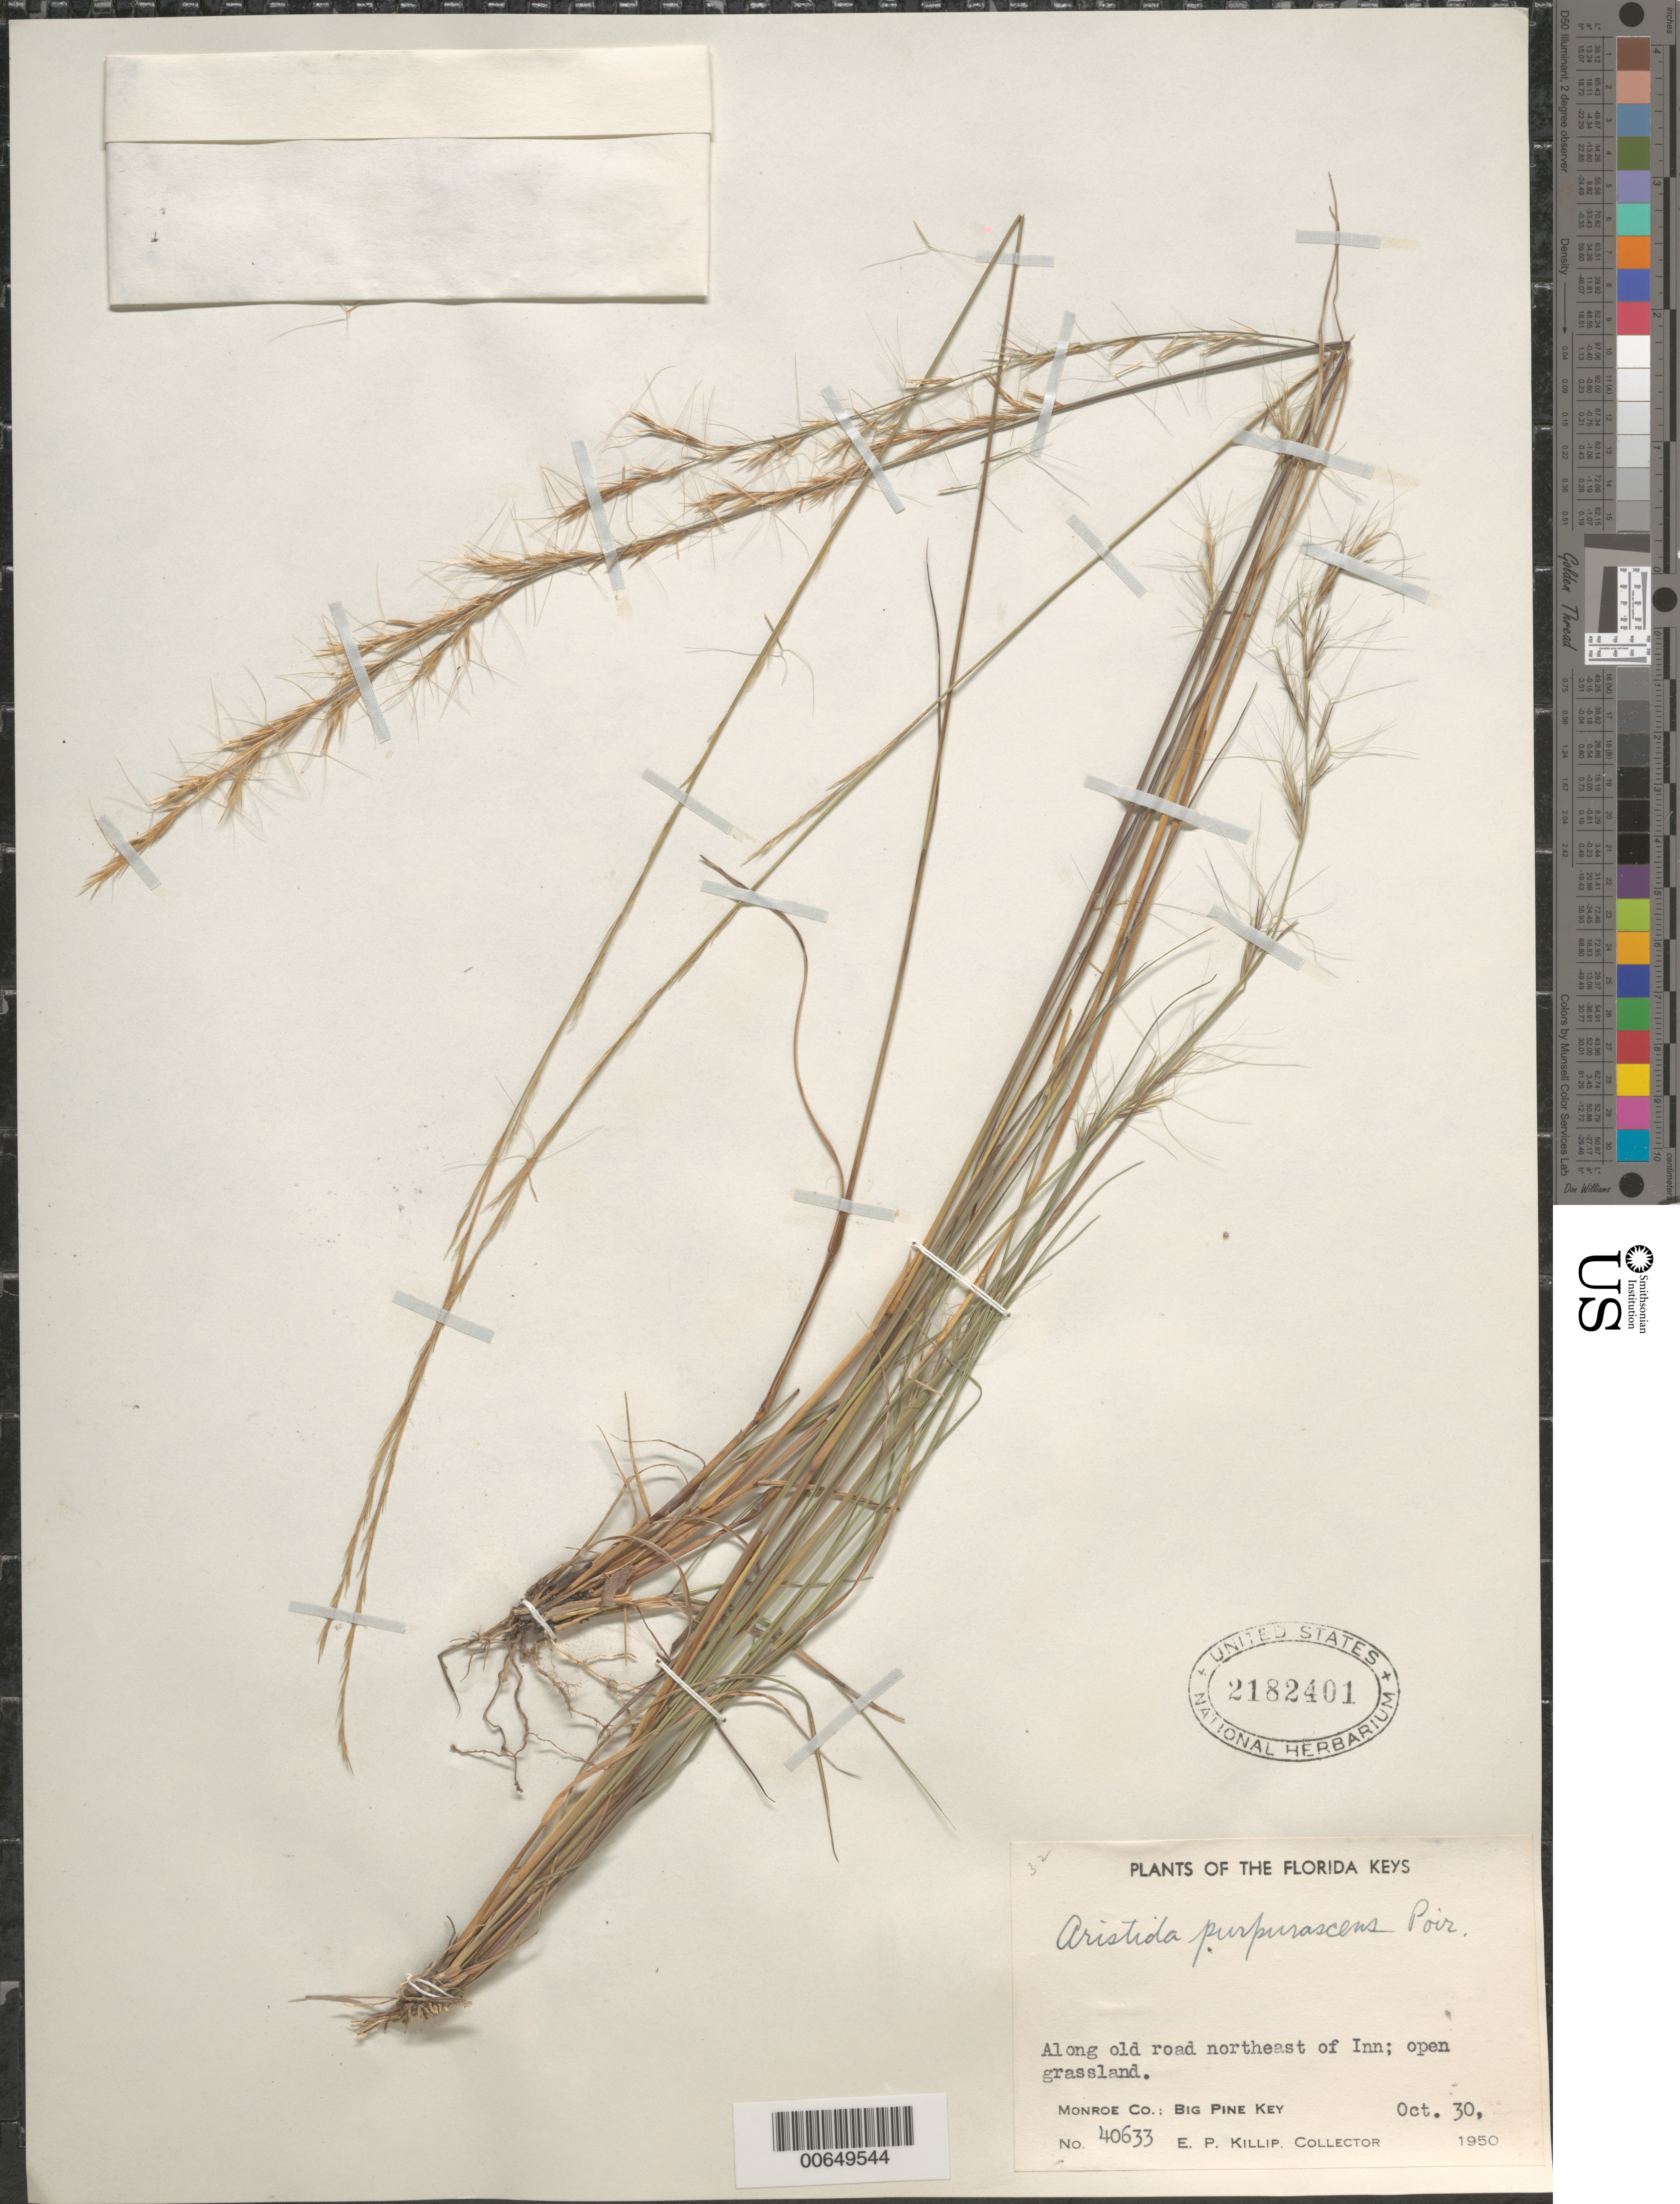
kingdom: Plantae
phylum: Tracheophyta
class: Liliopsida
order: Poales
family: Poaceae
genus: Aristida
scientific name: Aristida purpurascens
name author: Poir. in Lam.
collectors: E. P. Killip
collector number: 40633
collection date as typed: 30 Oct 1950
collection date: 1950-10-30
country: United States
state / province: Florida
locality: Plants of Florida Keys; along old road NE of Inn; Big Pine Key.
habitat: Open grass land.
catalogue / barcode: US 218401